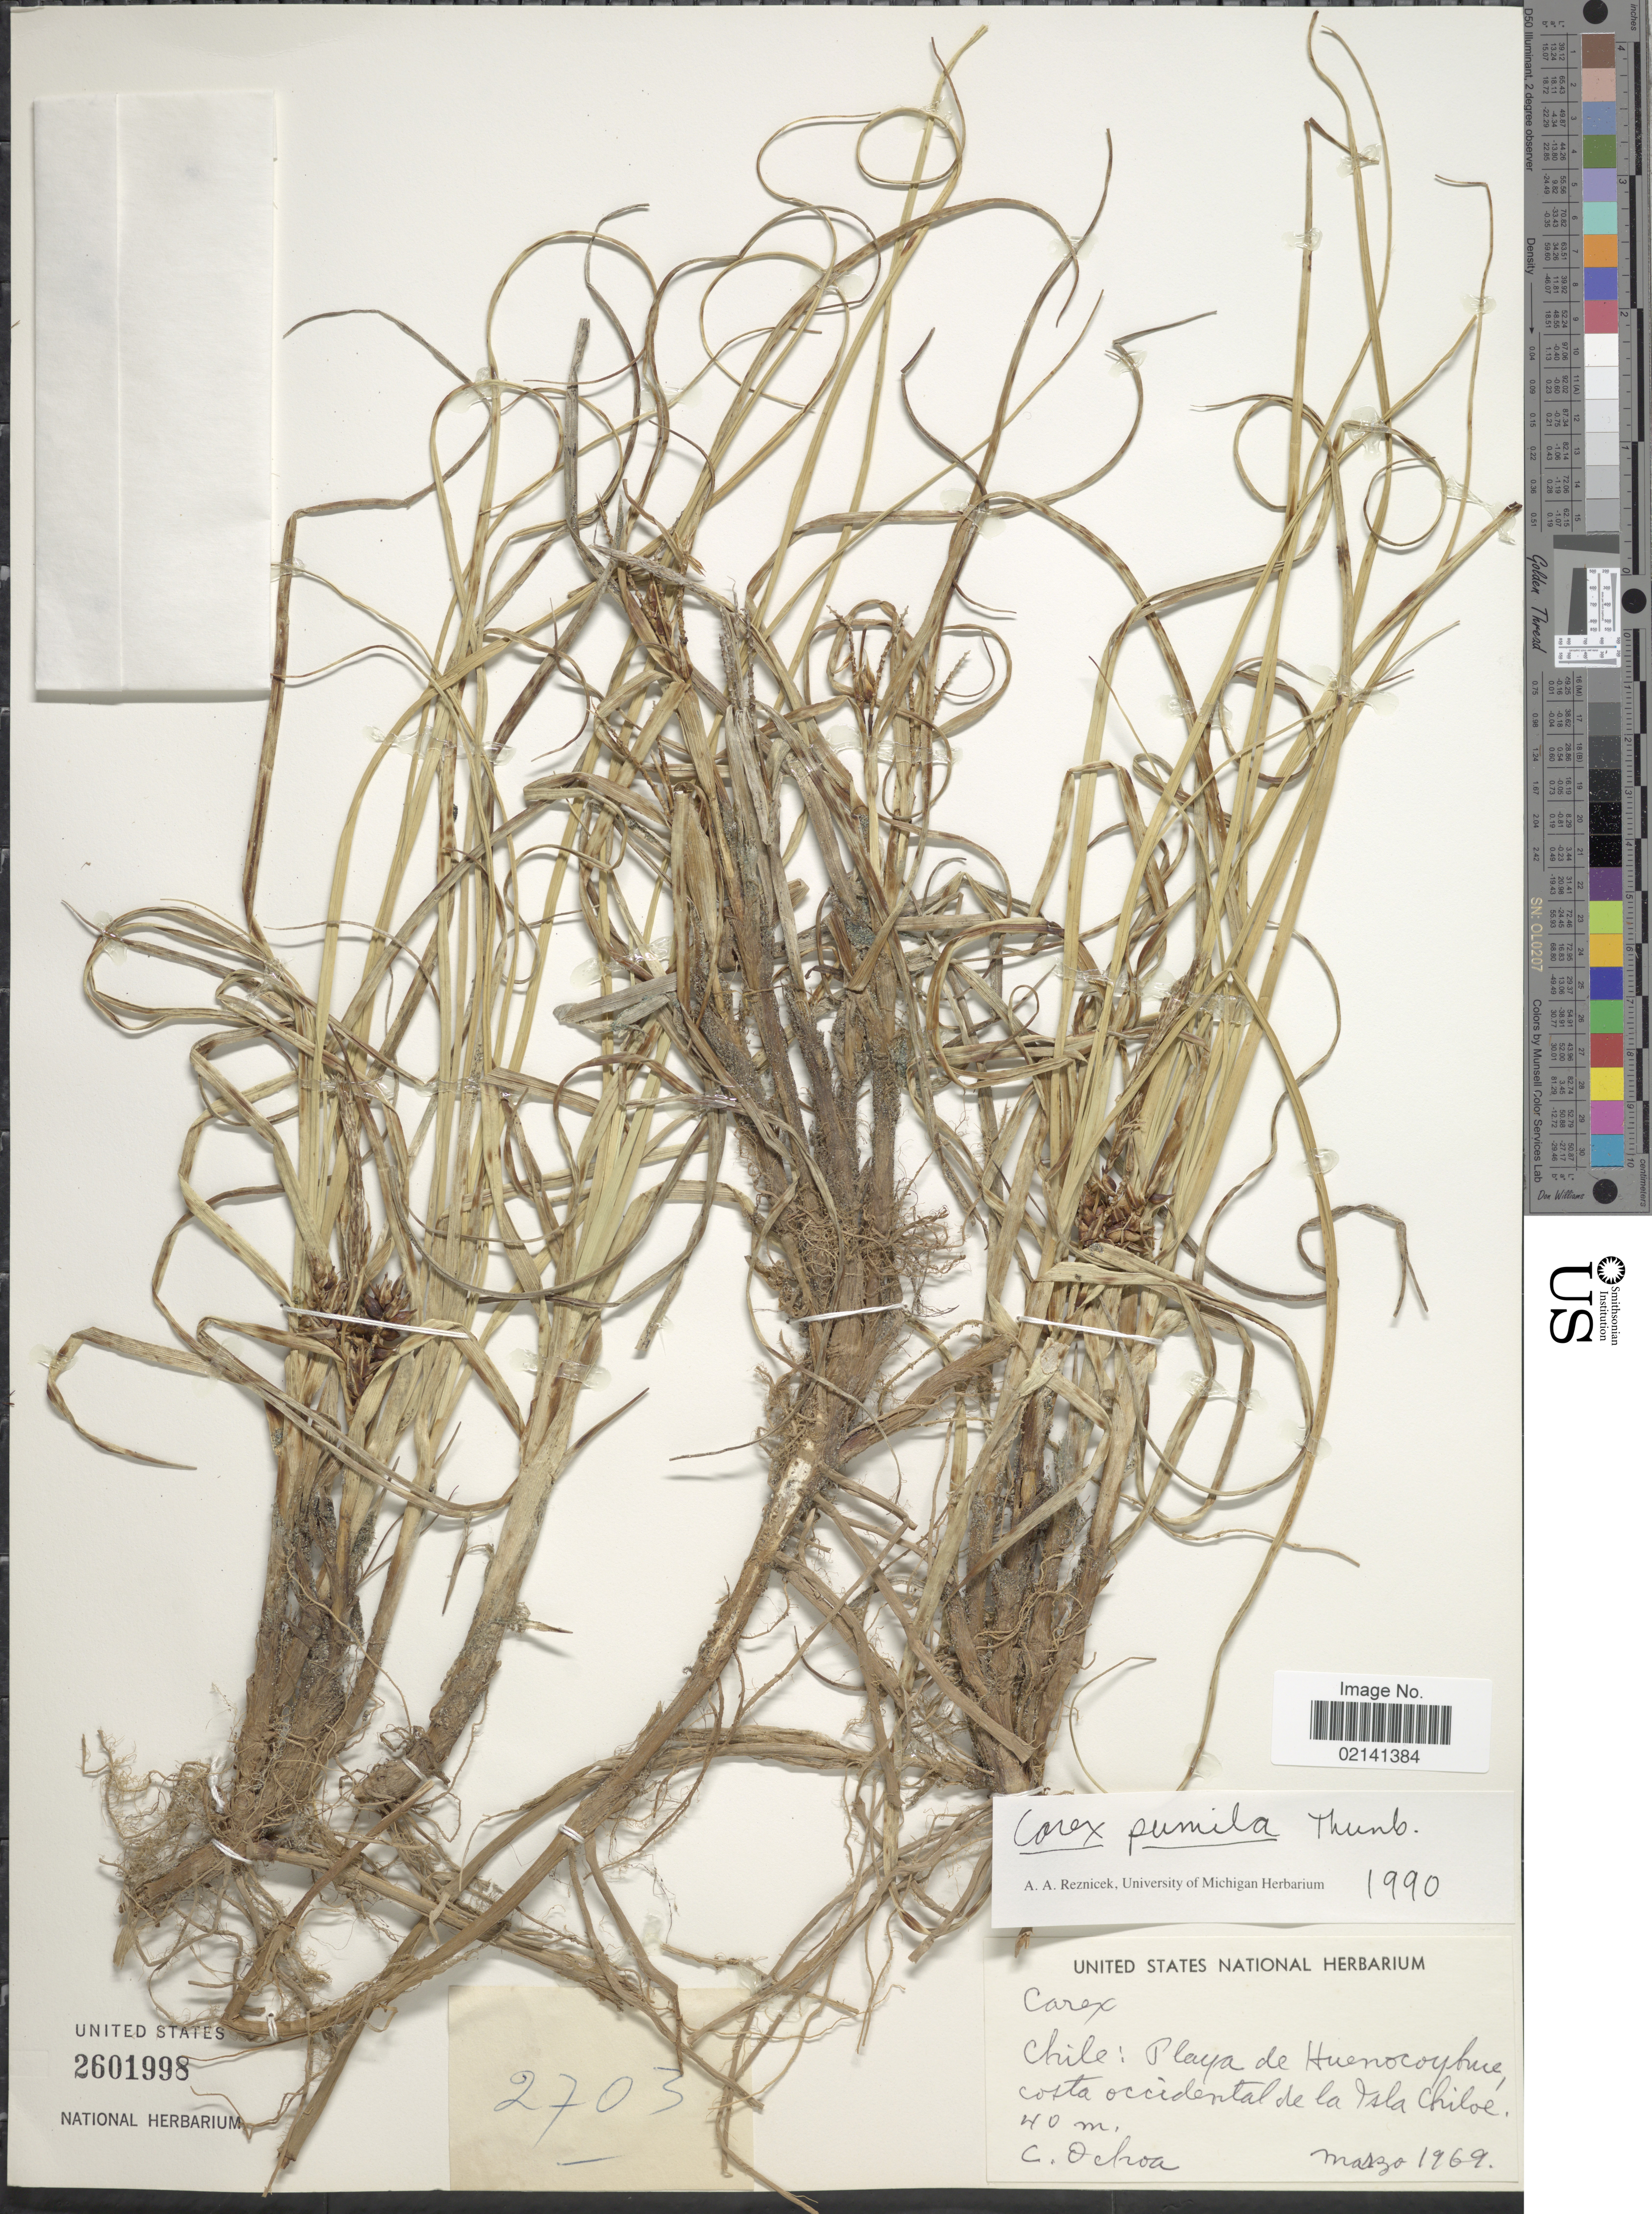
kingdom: Plantae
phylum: Tracheophyta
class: Liliopsida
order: Poales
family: Cyperaceae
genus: Carex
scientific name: Carex pumila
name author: Thunb.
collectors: C. Ochoa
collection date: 1969-03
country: Chile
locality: Chile: Playa de Huenocoyhue, costa occidentale de la Isla Chiloe.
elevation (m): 40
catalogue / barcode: US 2601998